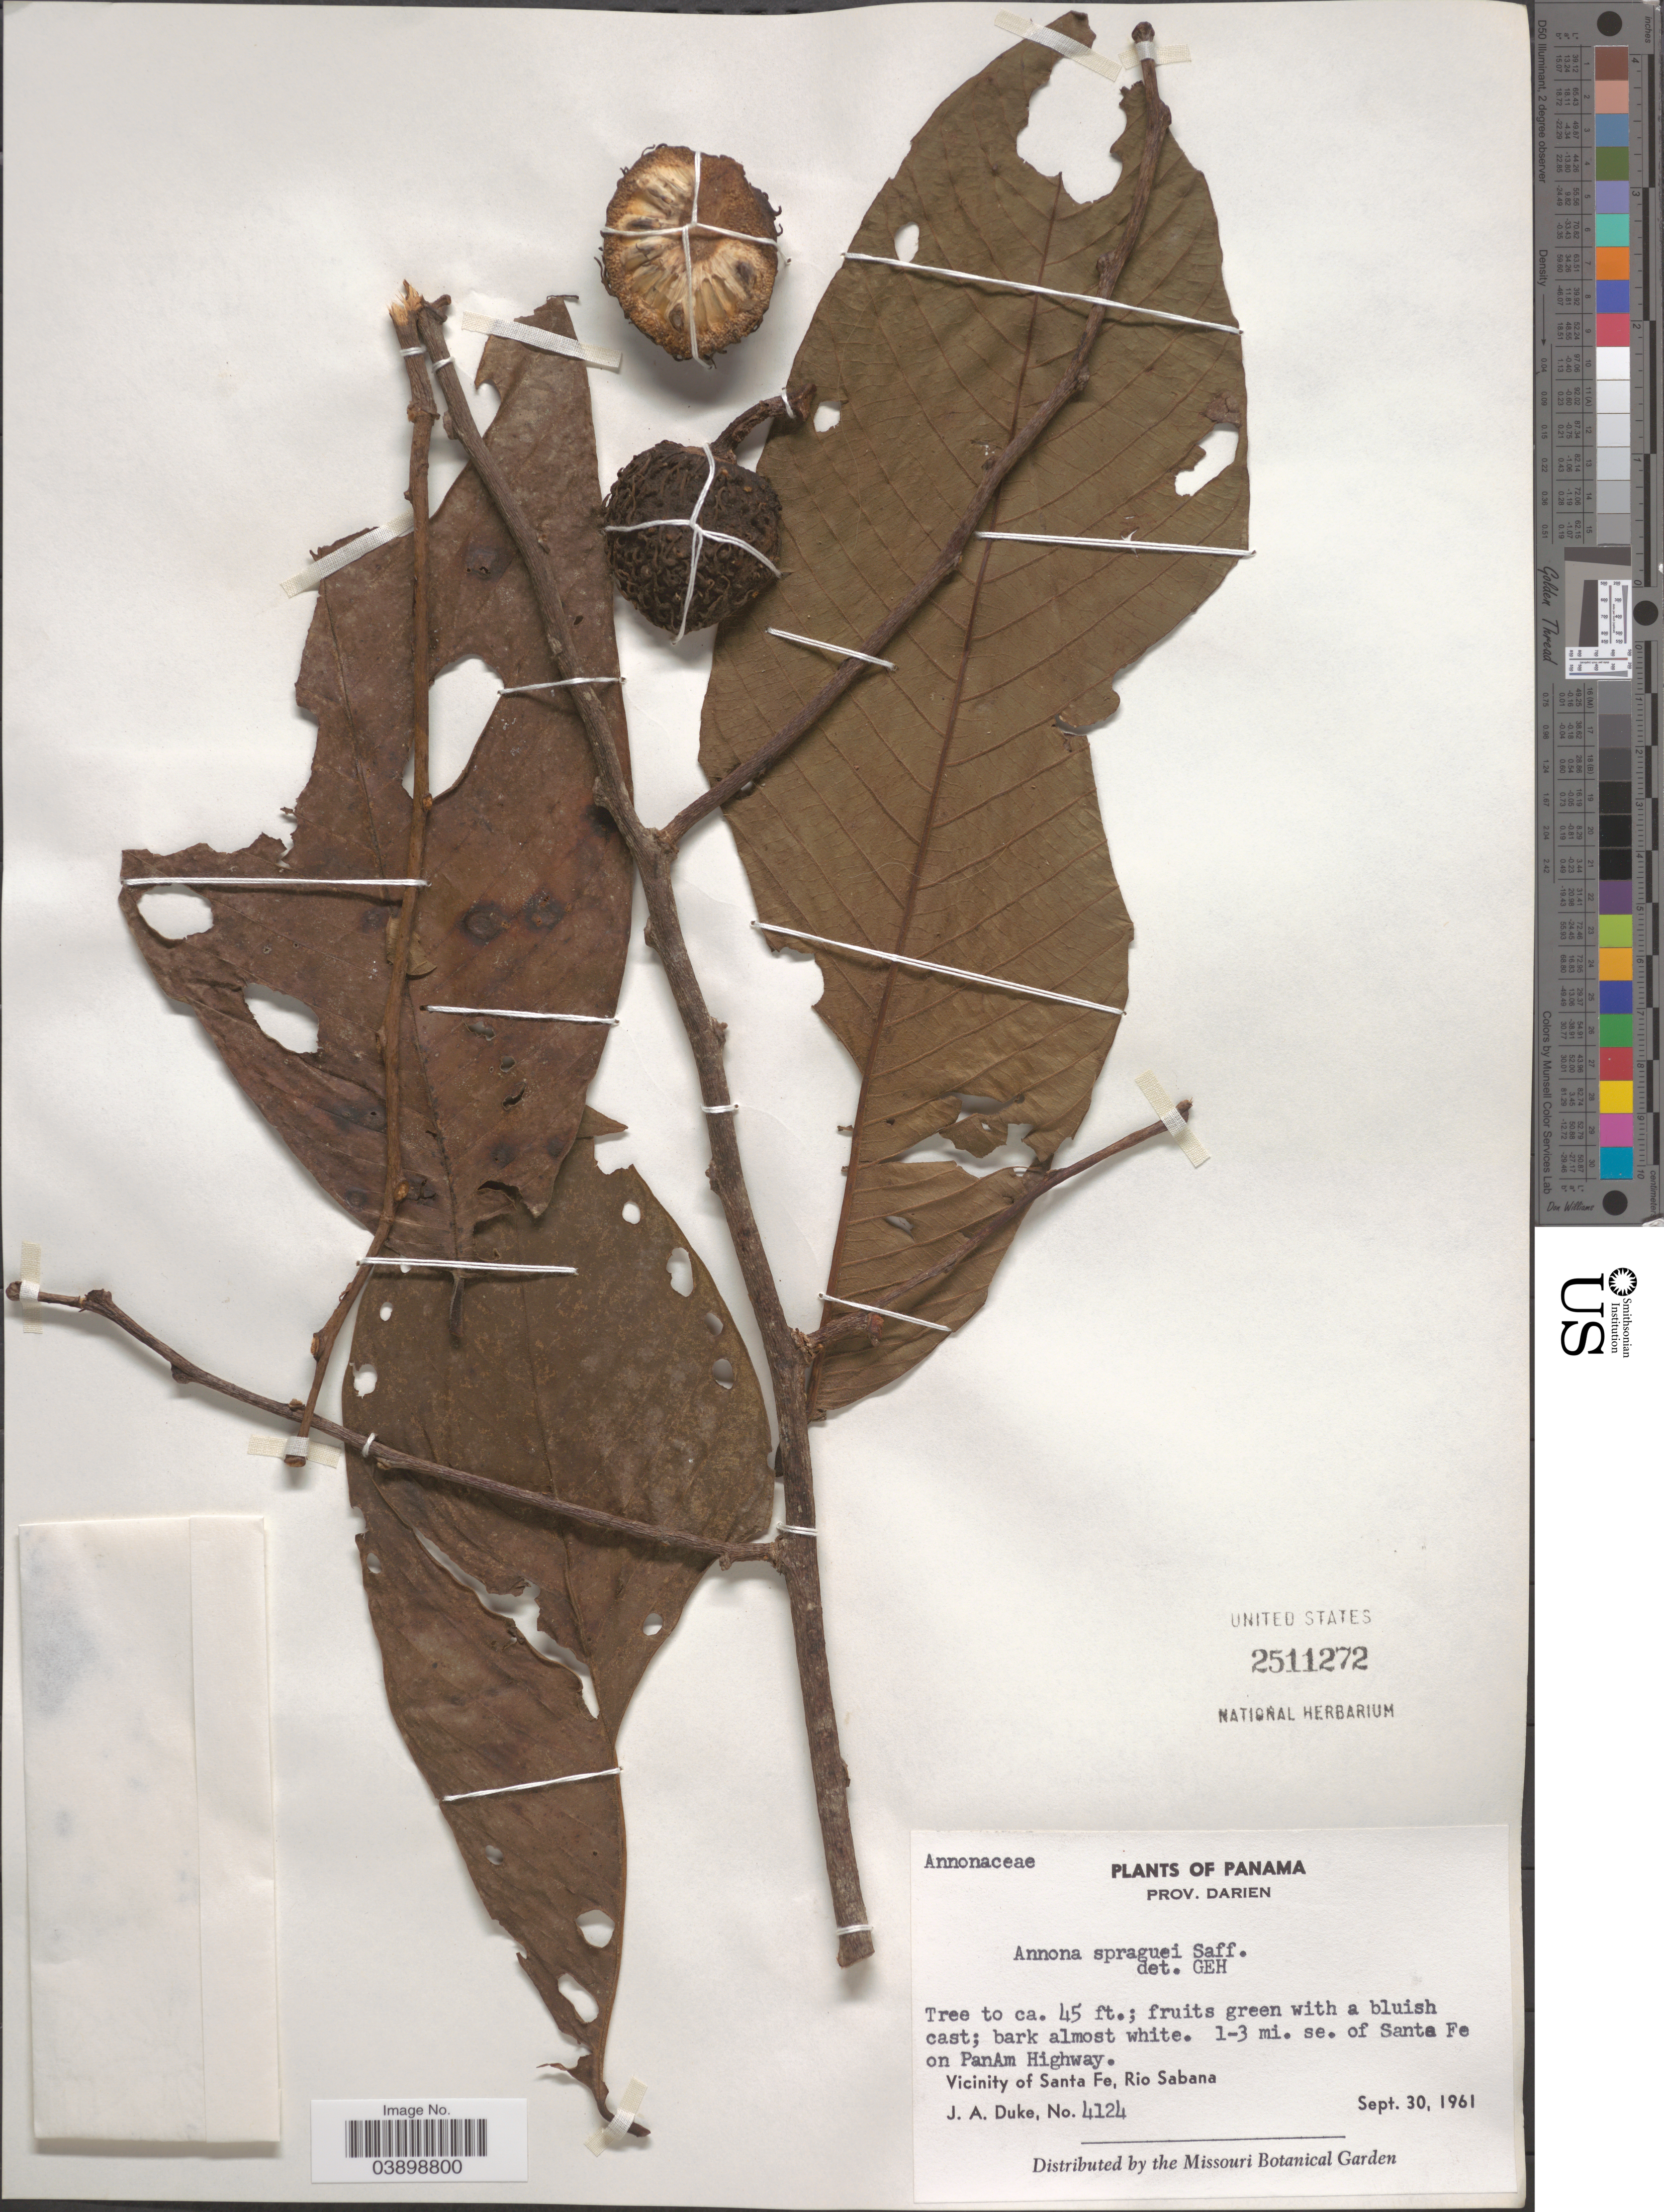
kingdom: Plantae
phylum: Tracheophyta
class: Magnoliopsida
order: Magnoliales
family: Annonaceae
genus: Annona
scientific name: Annona spraguei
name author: Saff.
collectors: J. A. Duke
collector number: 4124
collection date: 1961-09-30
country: Panama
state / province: Darien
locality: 1-3 mi. se. of Santa Fe of PanAm Highway. Vicinity of Santa Fe, Rio Sabana.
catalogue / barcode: US 2511272